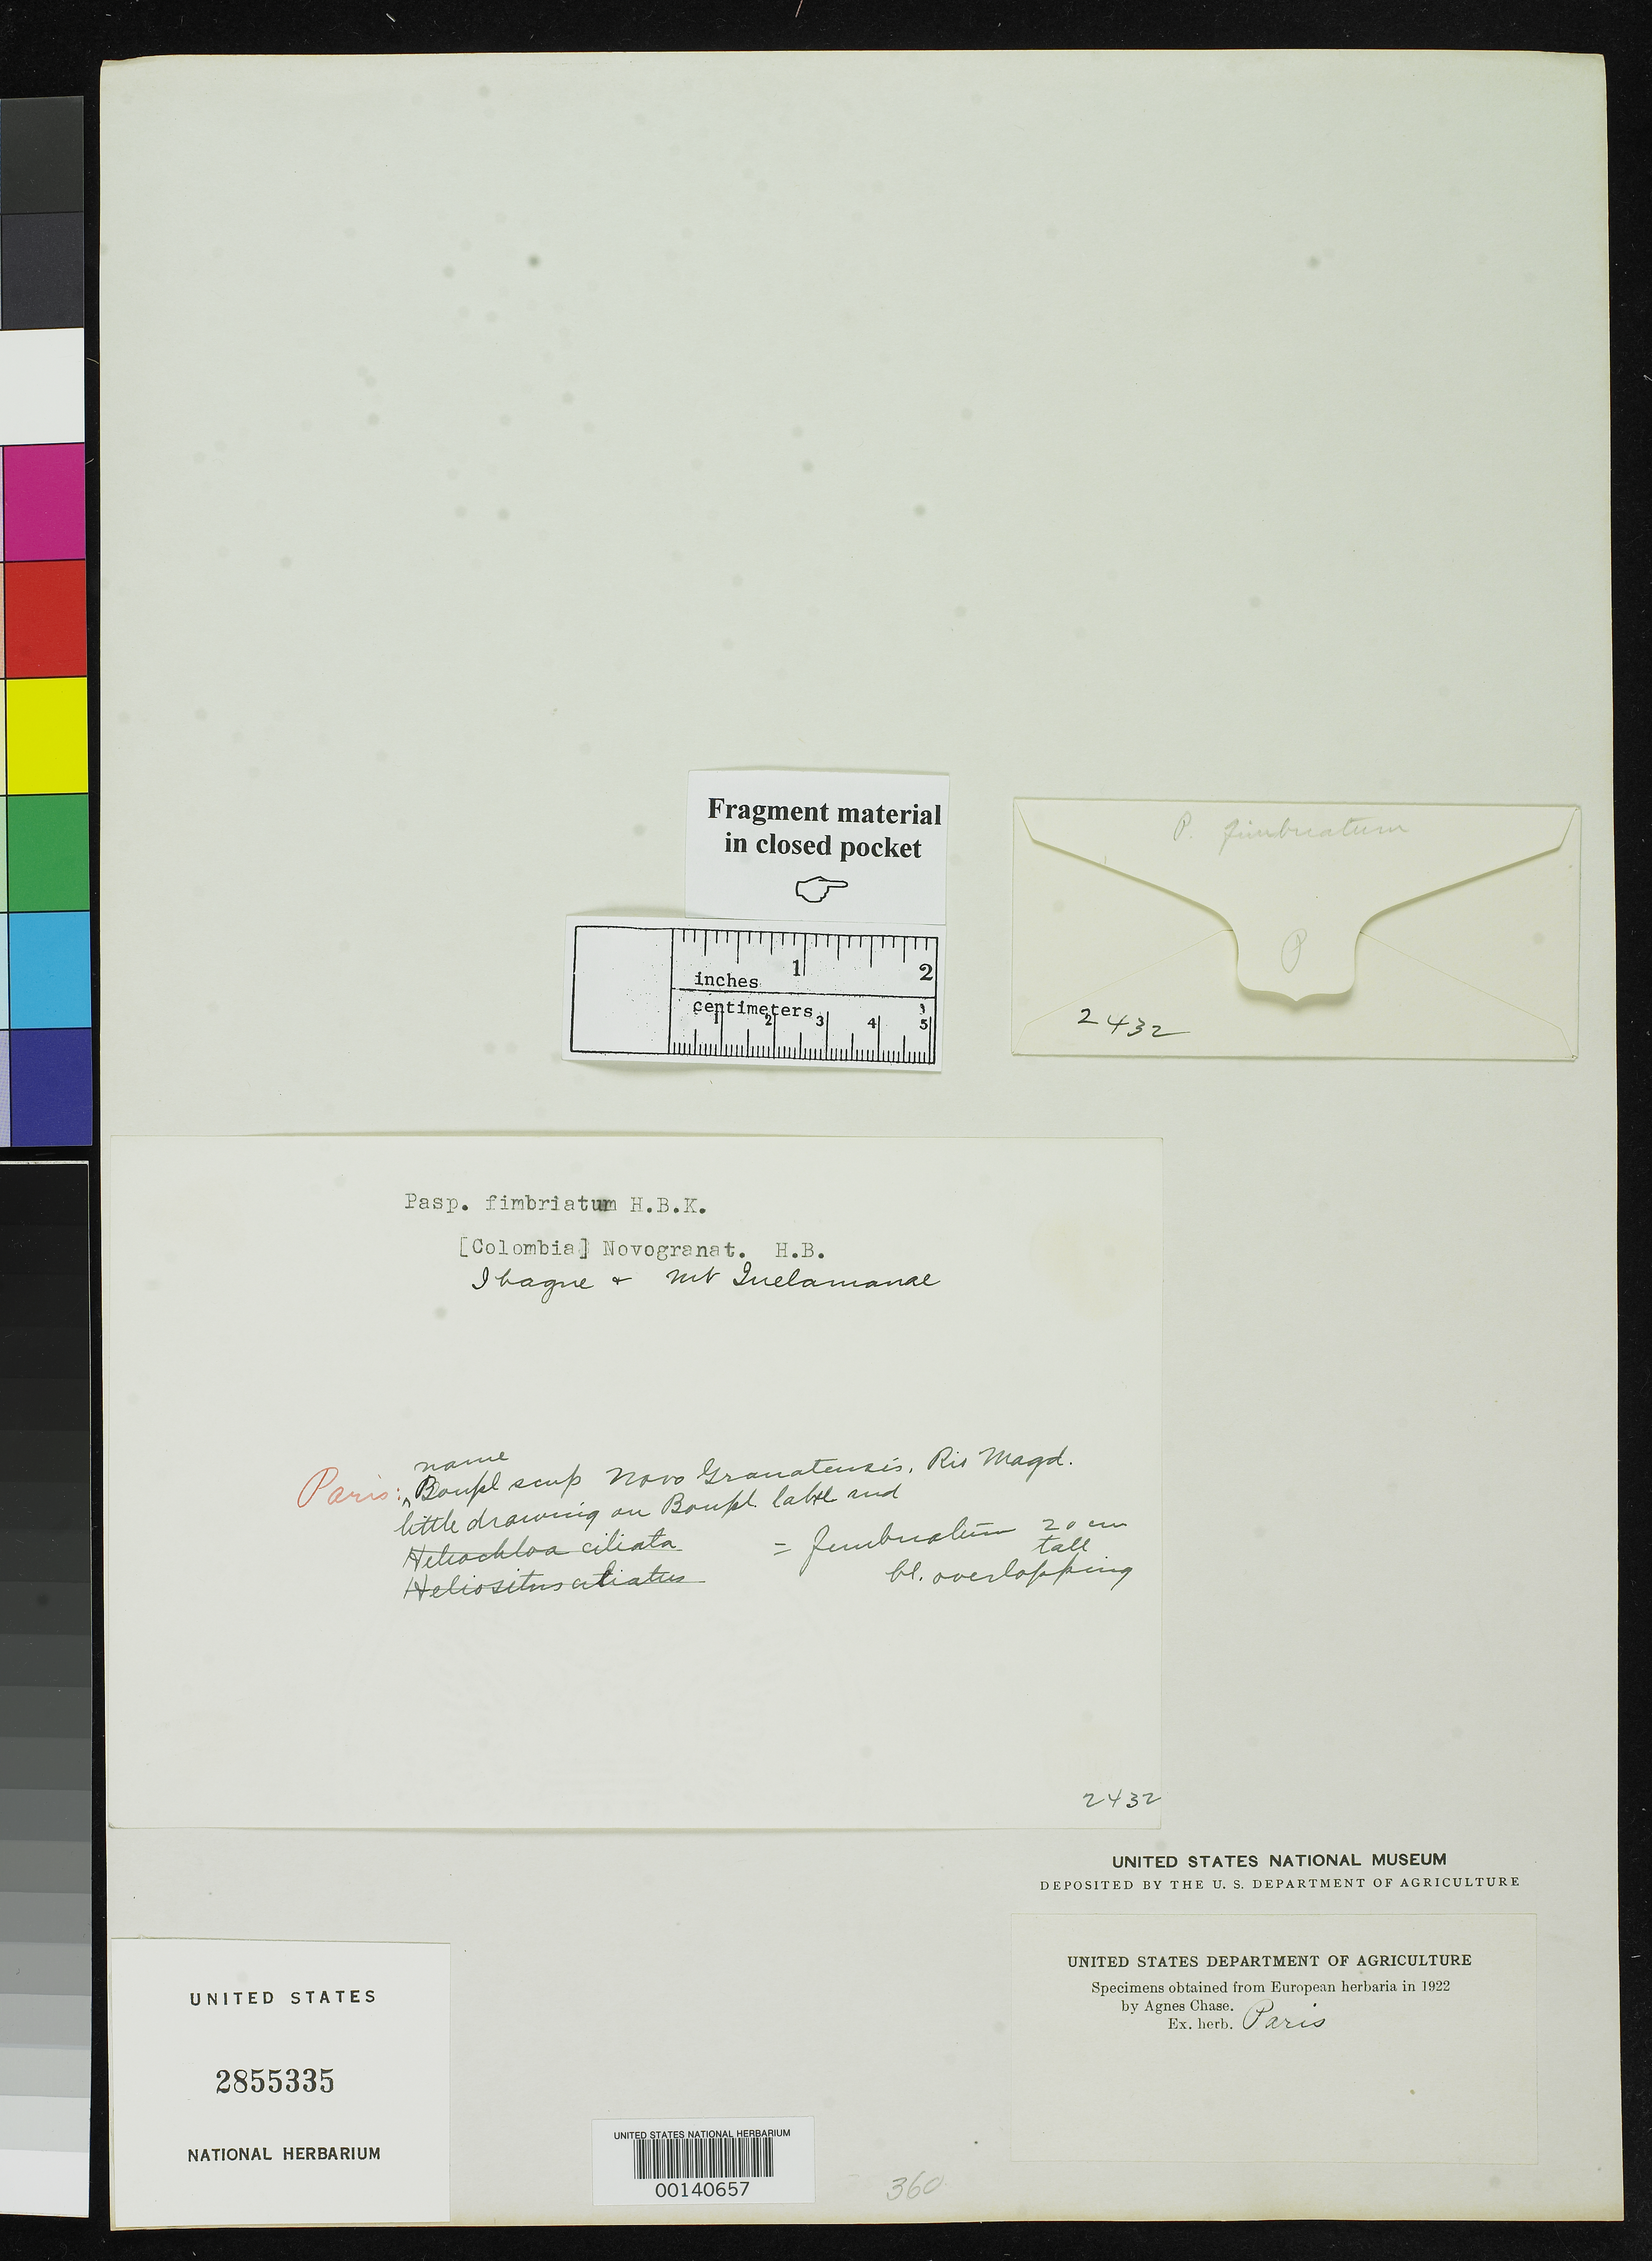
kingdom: Plantae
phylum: Tracheophyta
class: Liliopsida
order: Poales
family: Poaceae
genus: Paspalum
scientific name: Paspalum fimbriatum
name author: Kunth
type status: Type Fragment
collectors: F. W. Humboldt & A. J. A. Bonpland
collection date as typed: Oct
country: Colombia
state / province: Tolima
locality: Near Ibague, Quelamanae Mts.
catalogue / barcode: US 2855335